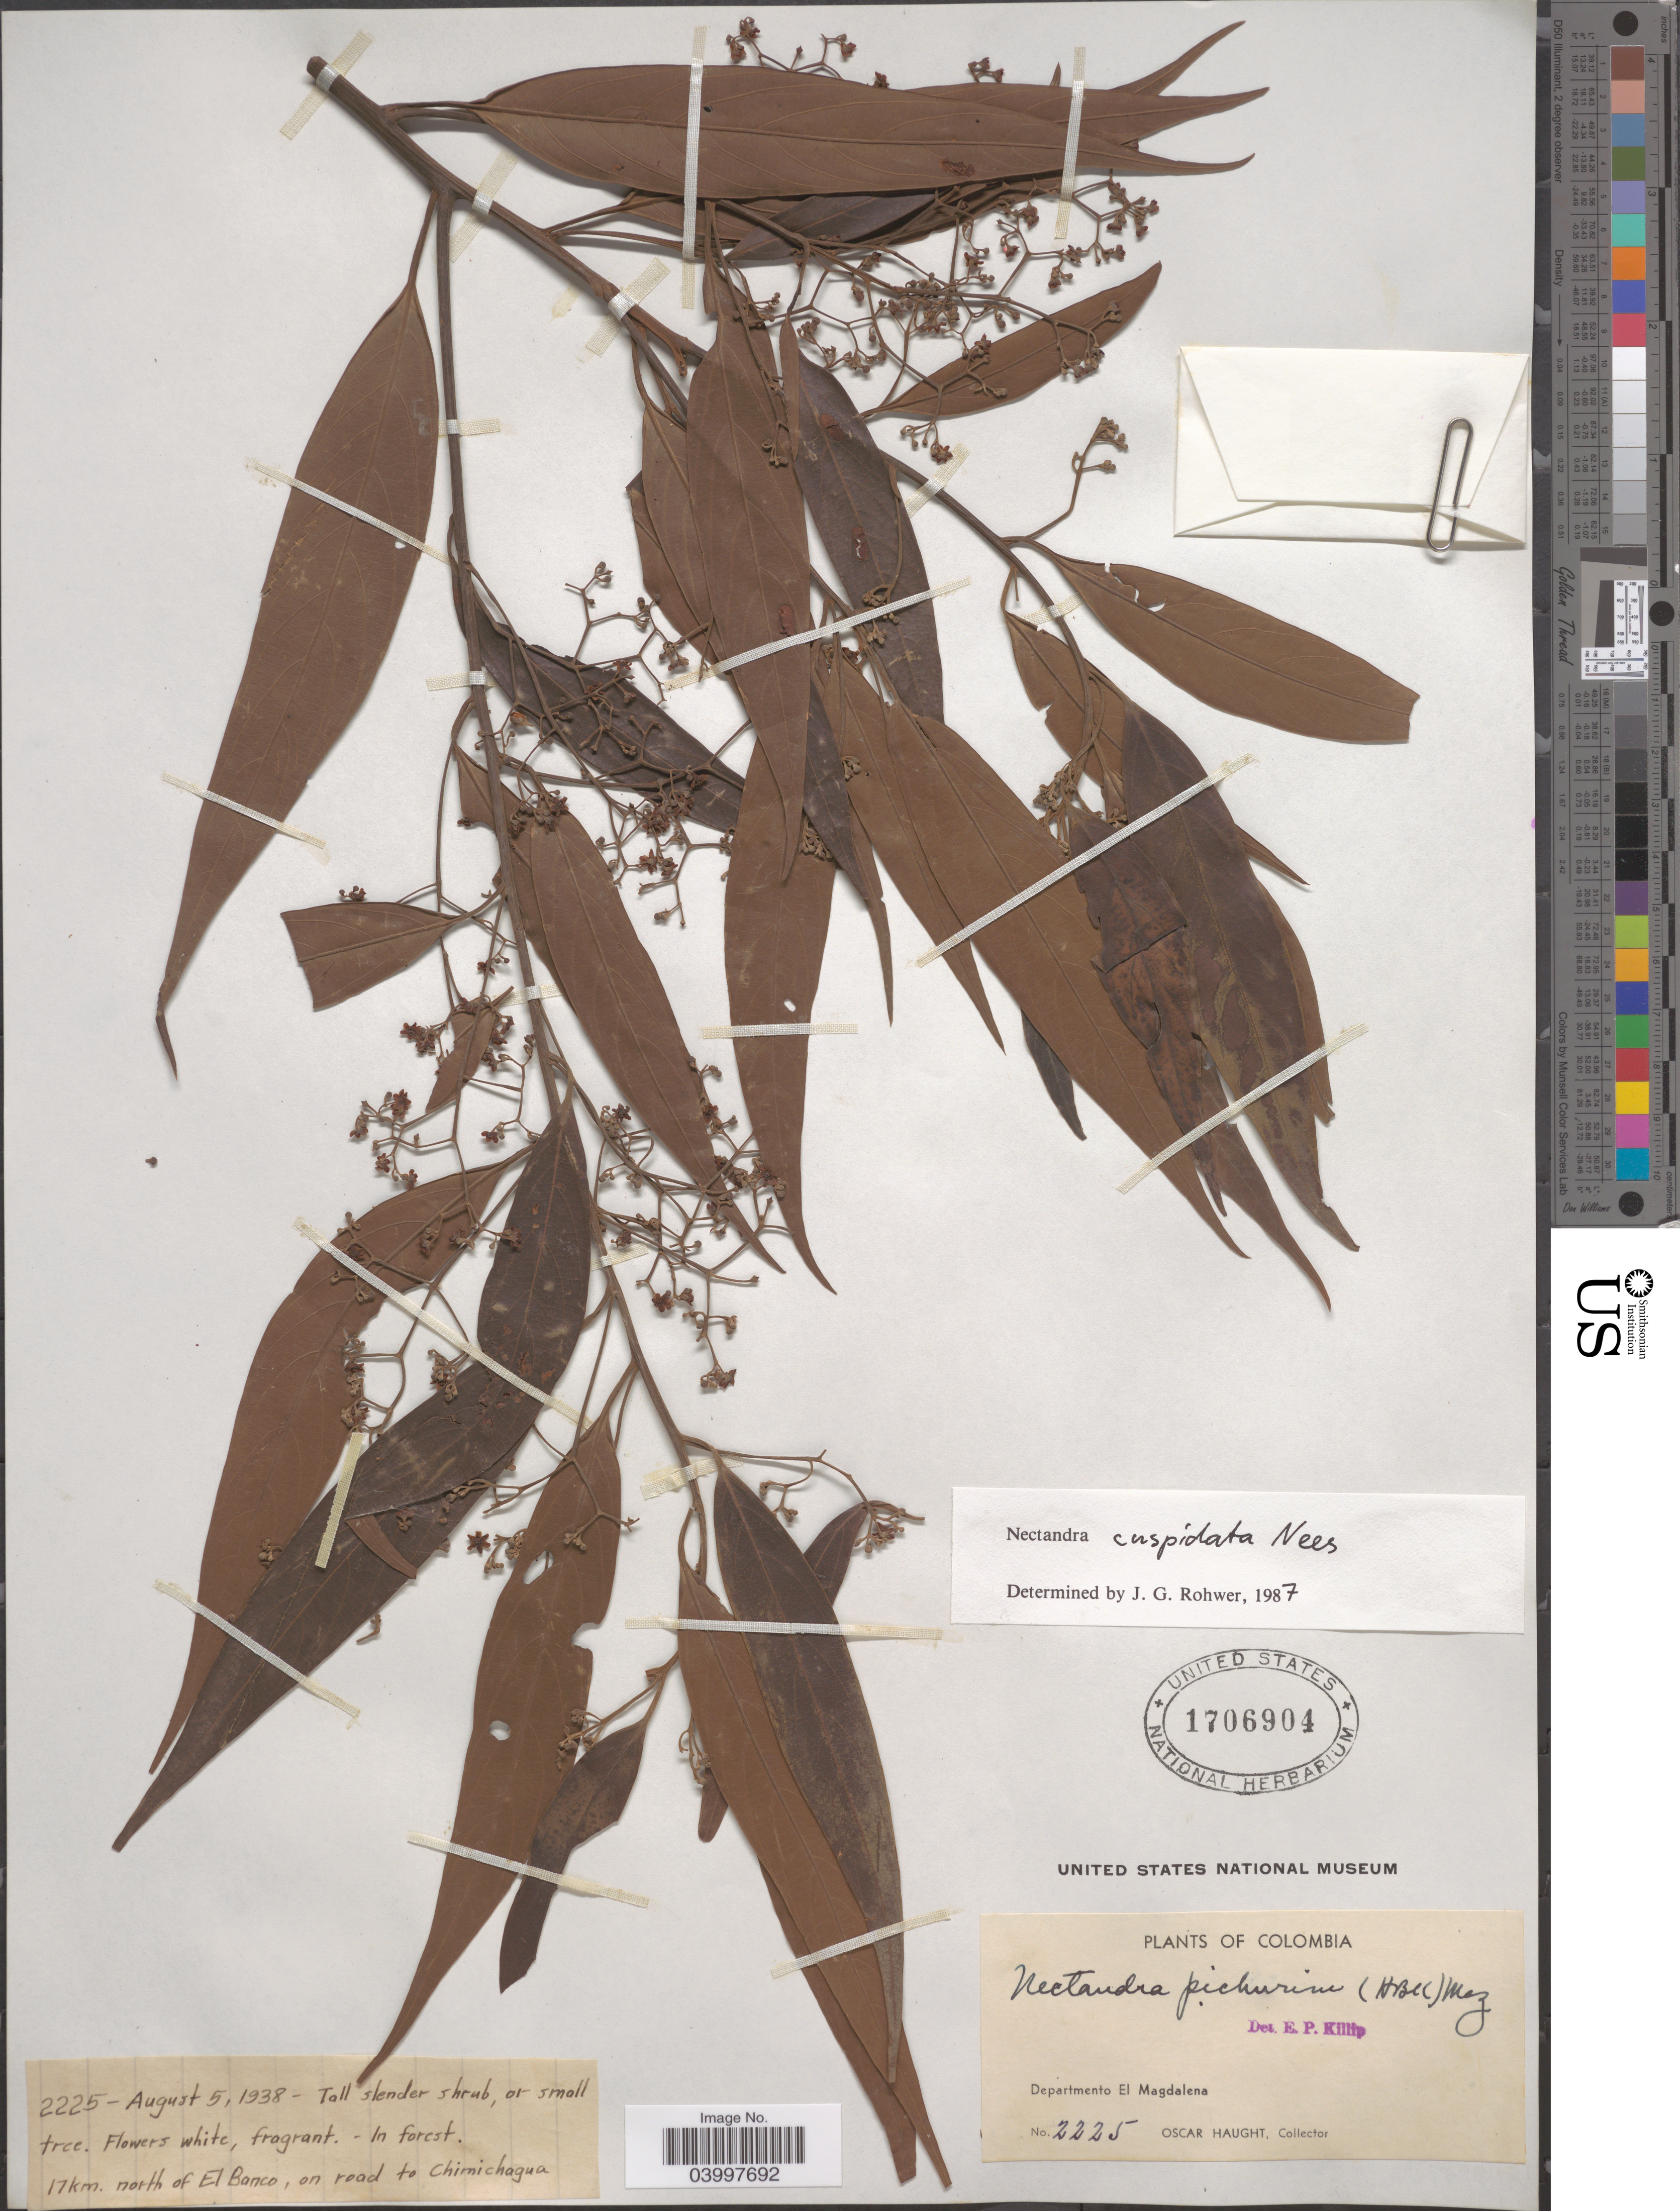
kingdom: Plantae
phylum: Tracheophyta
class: Magnoliopsida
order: Laurales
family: Lauraceae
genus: Nectandra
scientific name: Nectandra cuspidata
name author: Nees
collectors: O. L. Haught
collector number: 2225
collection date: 1938-08-05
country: Colombia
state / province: Magdalena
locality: Departamento El Magdalena. 17km. north of El Banco, on road to Chimichagua.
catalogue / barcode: US 1706904